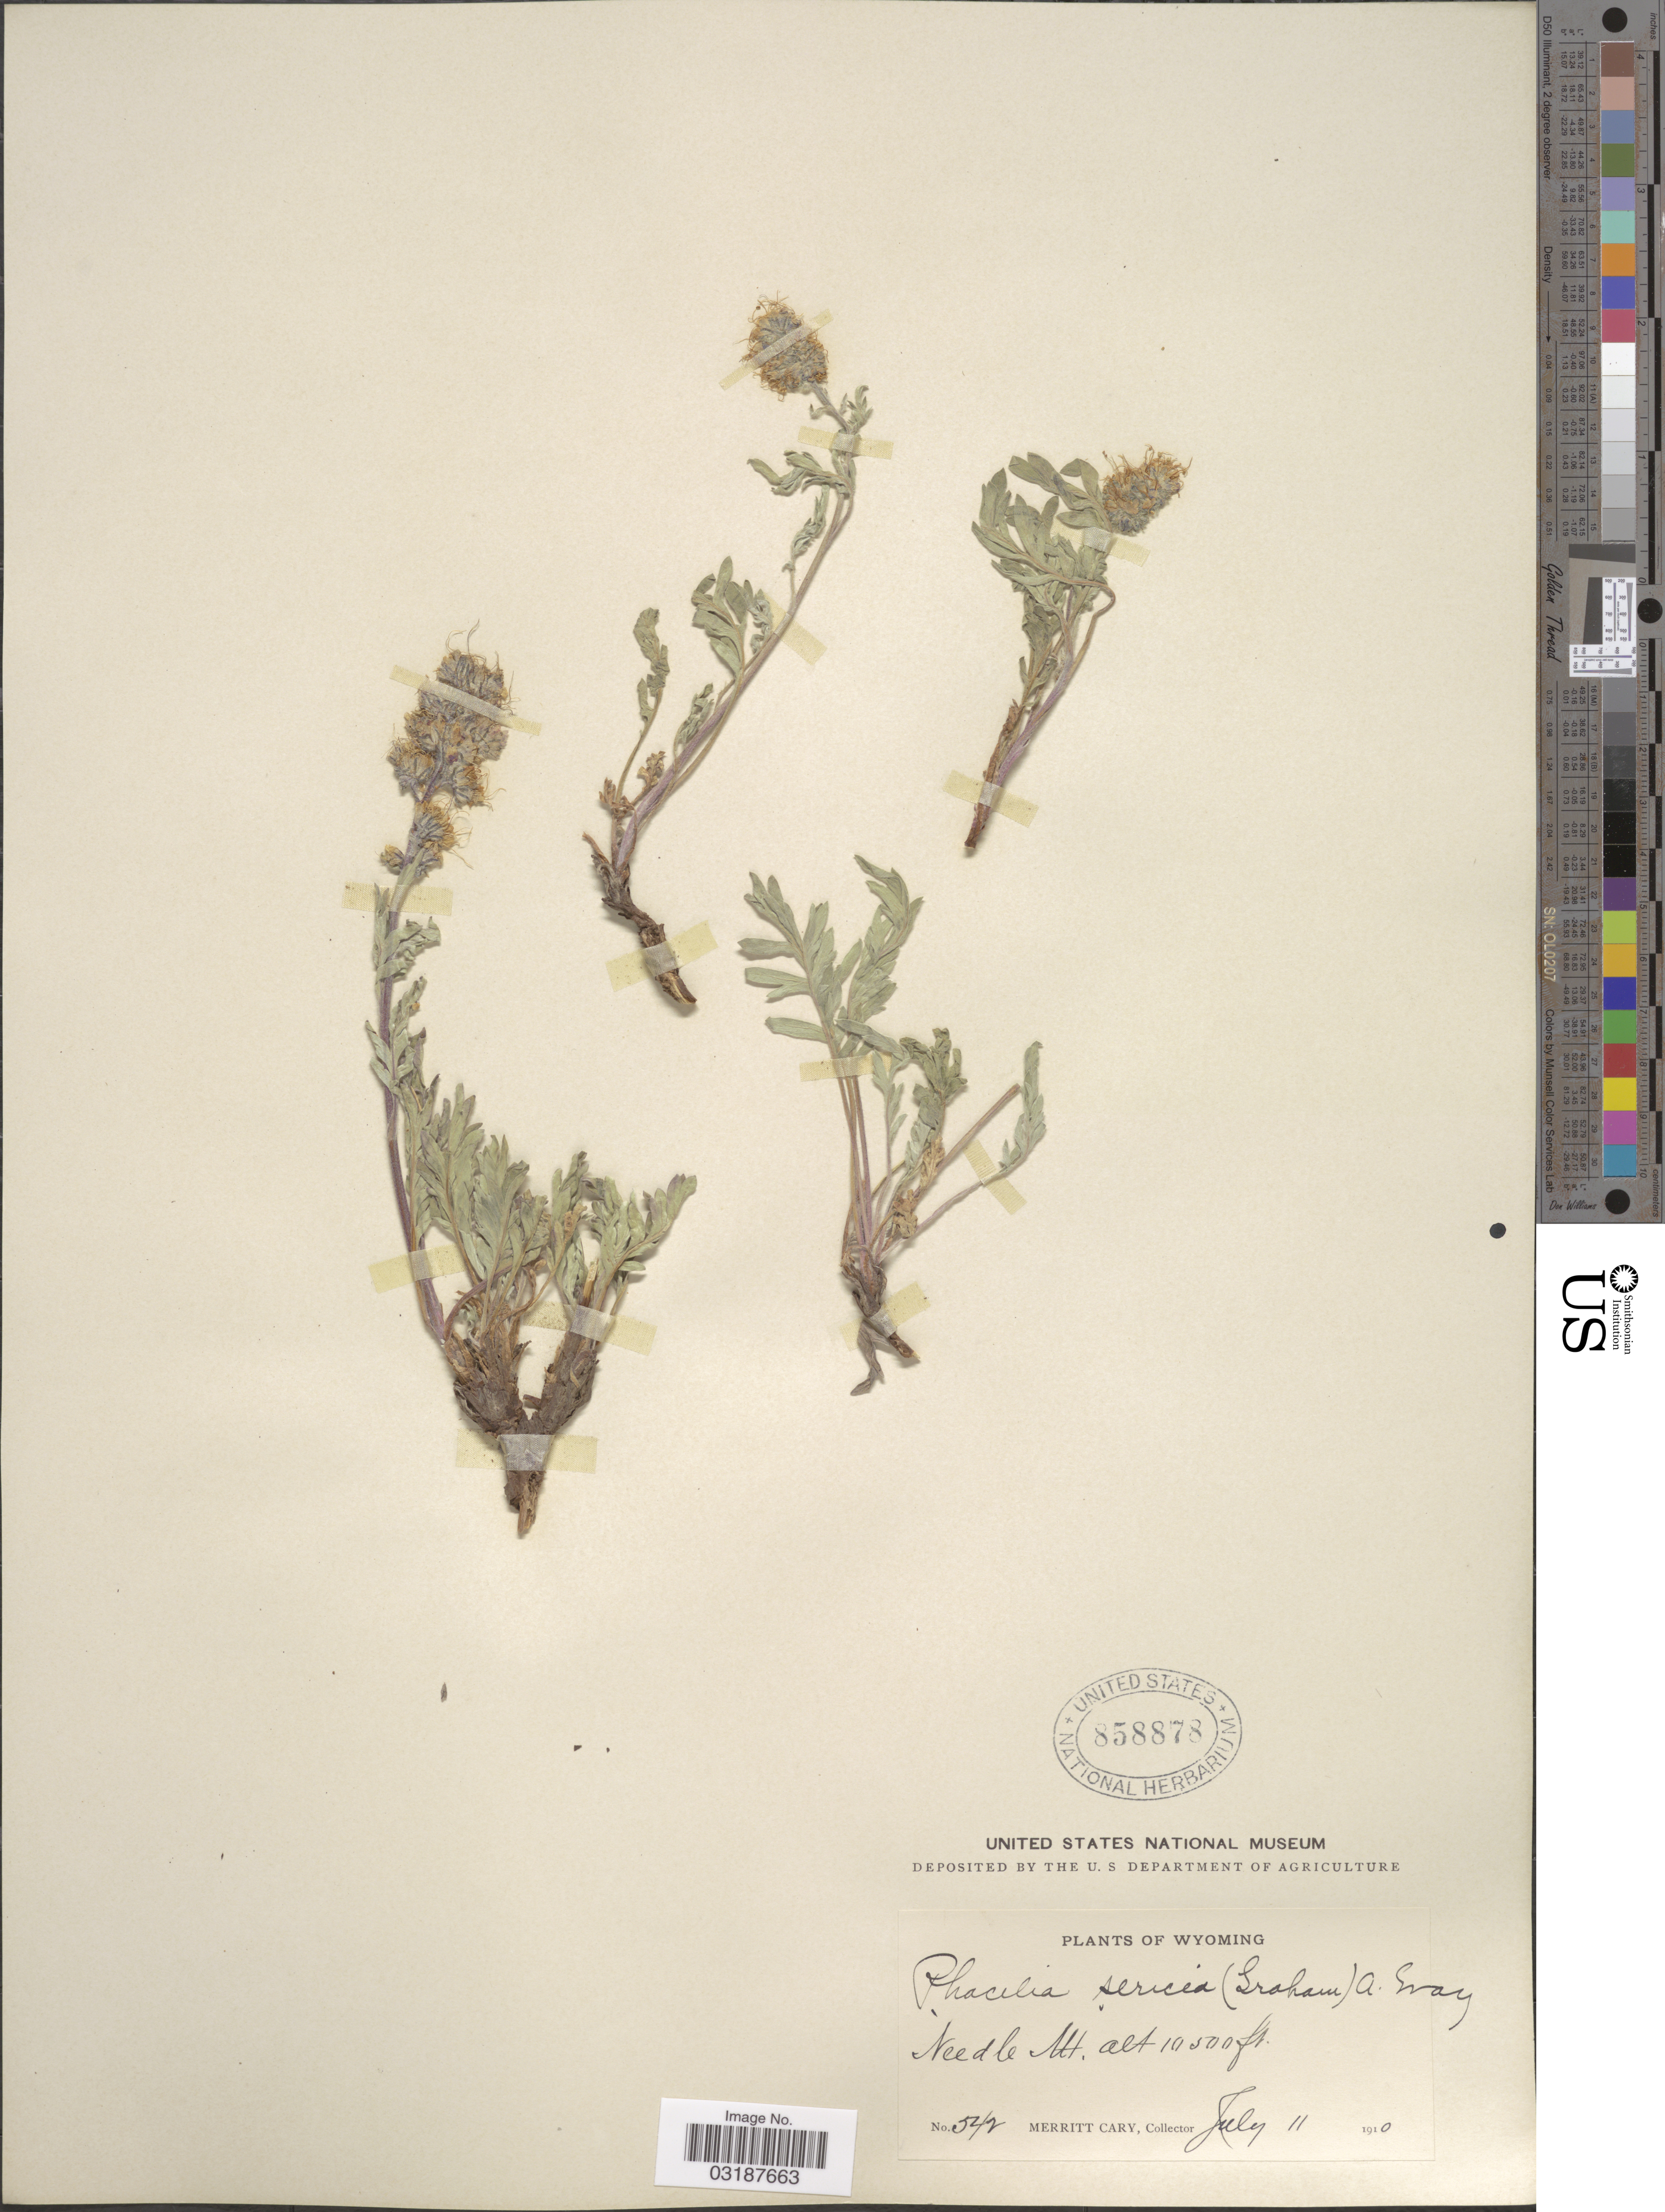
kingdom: Plantae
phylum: Tracheophyta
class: Magnoliopsida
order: Boraginales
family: Hydrophyllaceae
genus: Phacelia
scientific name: Phacelia sericea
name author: (Graham) A. Gray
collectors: M. Cary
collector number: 542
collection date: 1910-07-11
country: United States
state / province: Wyoming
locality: Needle Mt.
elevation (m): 3200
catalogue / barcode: US 858878